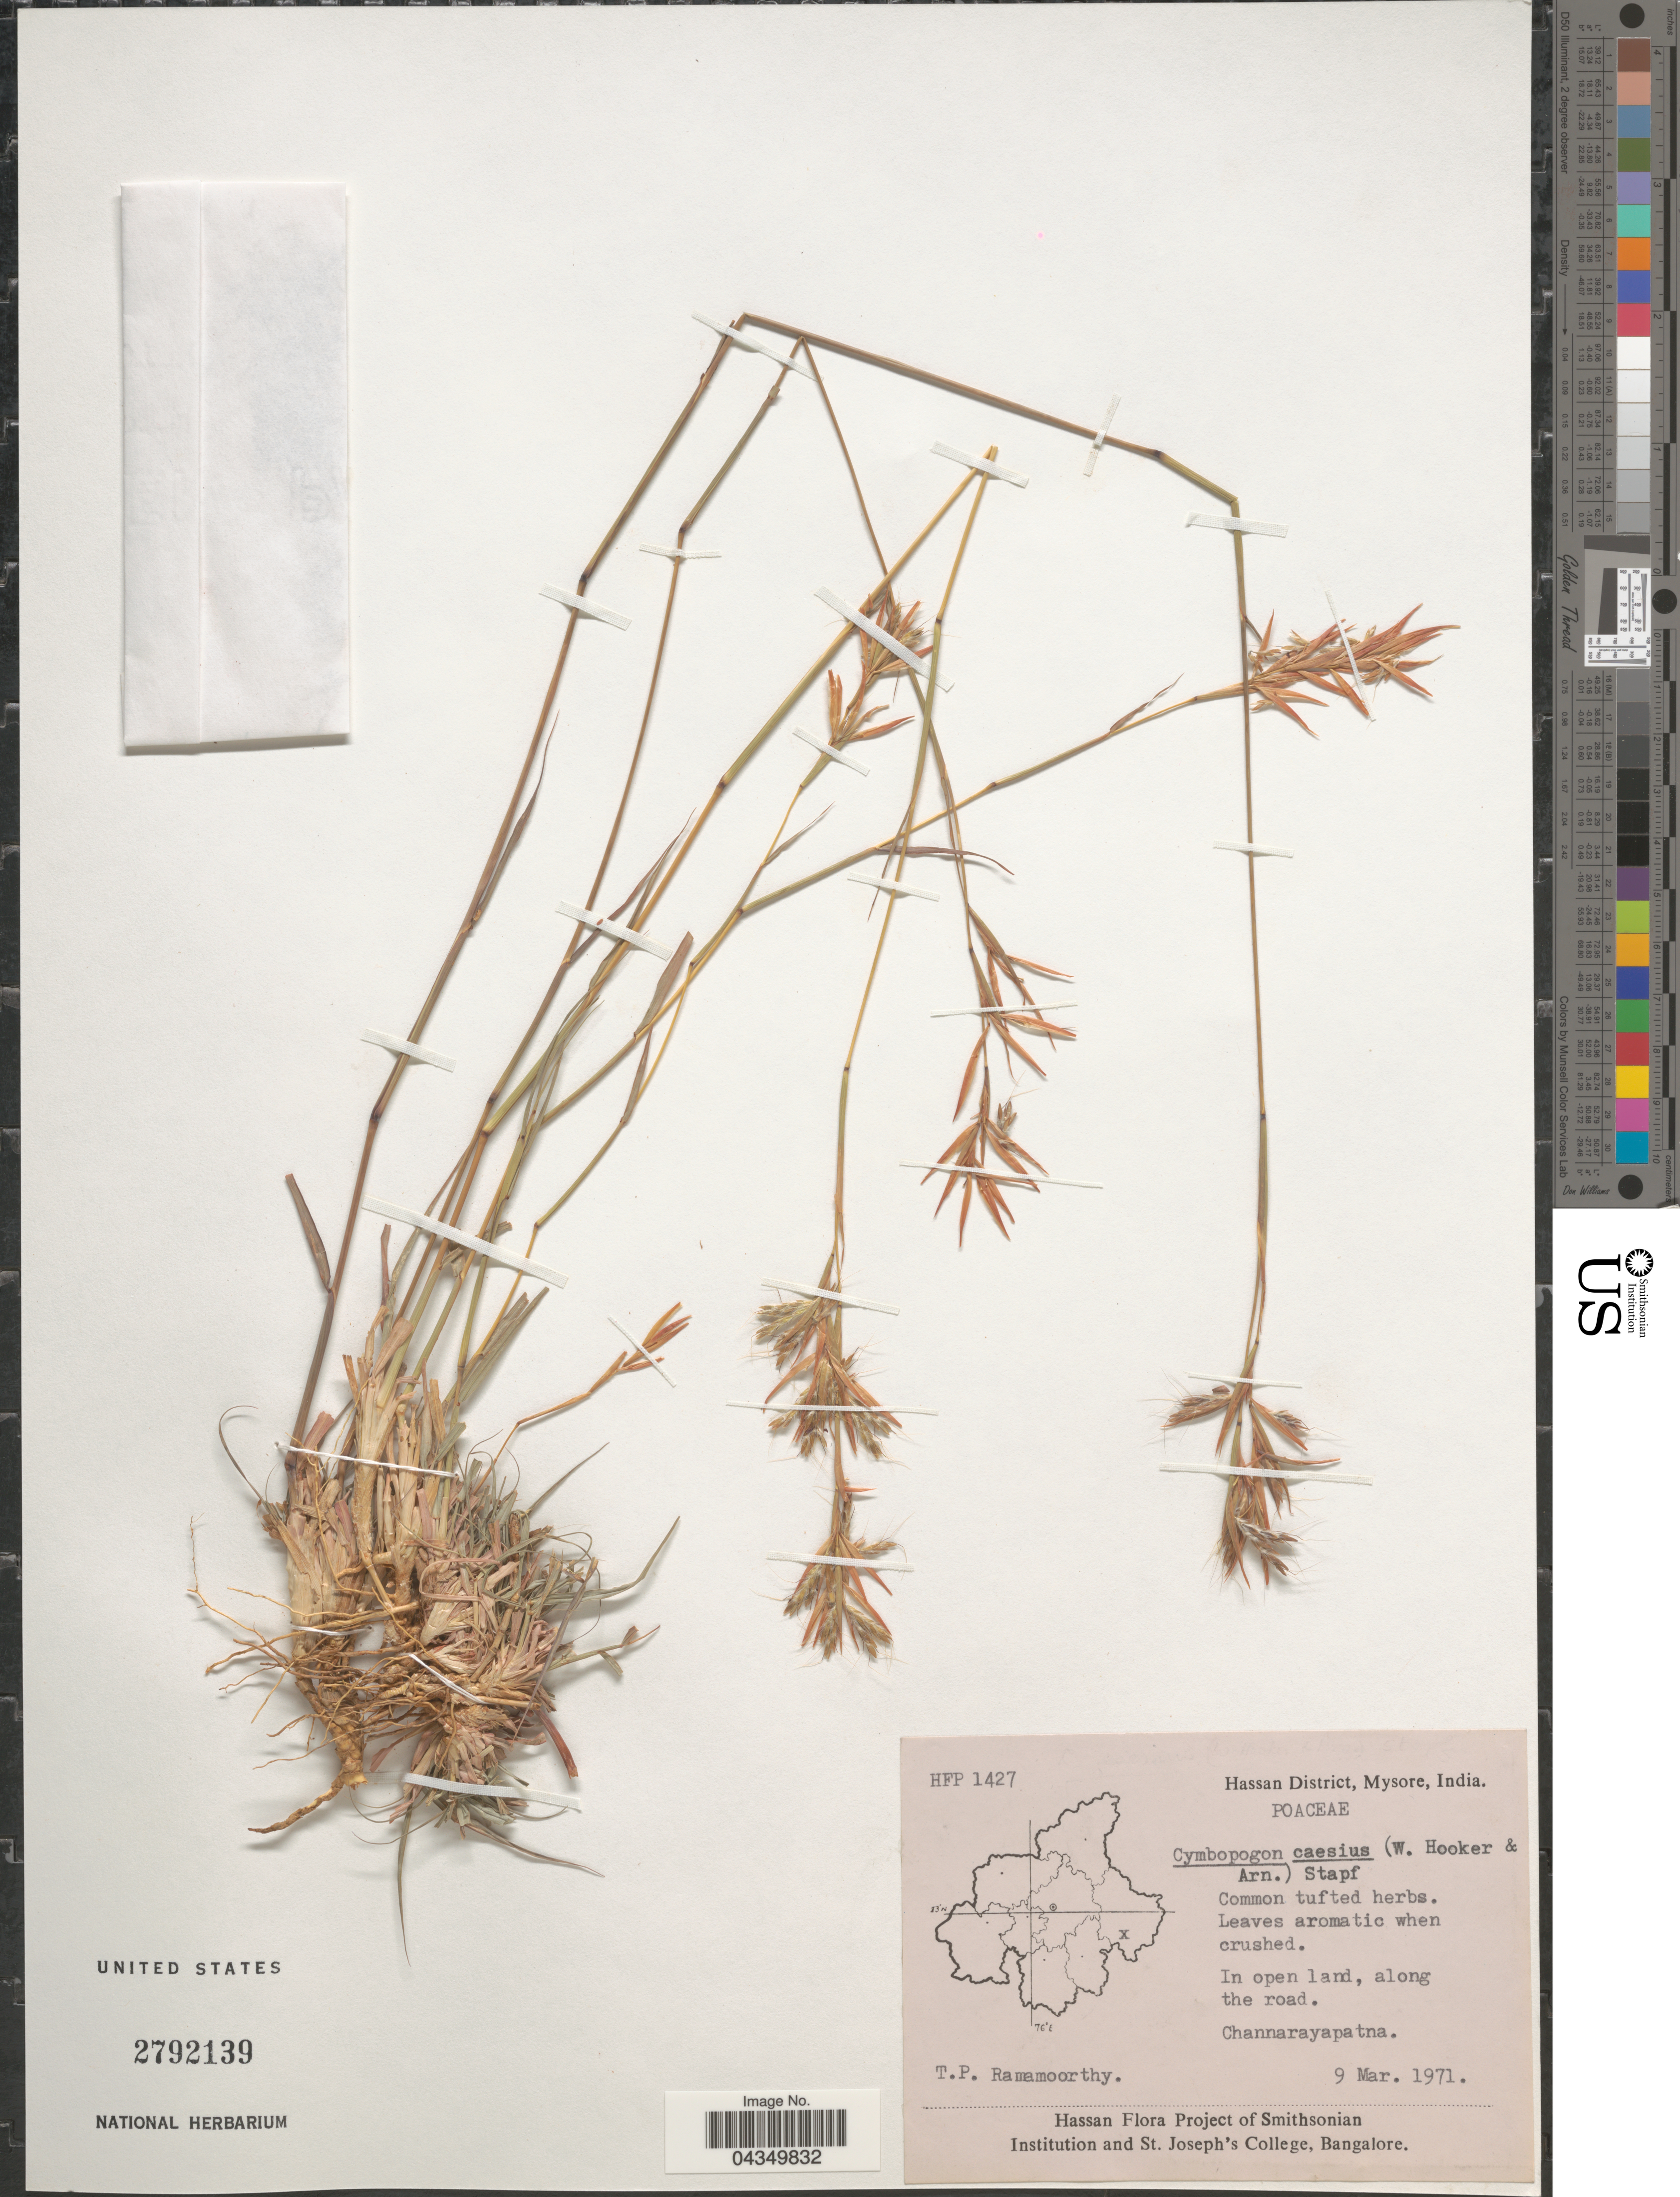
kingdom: Plantae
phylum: Tracheophyta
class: Liliopsida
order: Poales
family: Poaceae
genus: Cymbopogon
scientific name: Cymbopogon caesius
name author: (Nees ex Hook. & Arn.) Stapf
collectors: T. P. Ramamoorthy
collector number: HFP1427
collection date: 1971-03-09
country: India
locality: Hassan District, Mysore. Channarayapatna.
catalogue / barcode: US 2792139